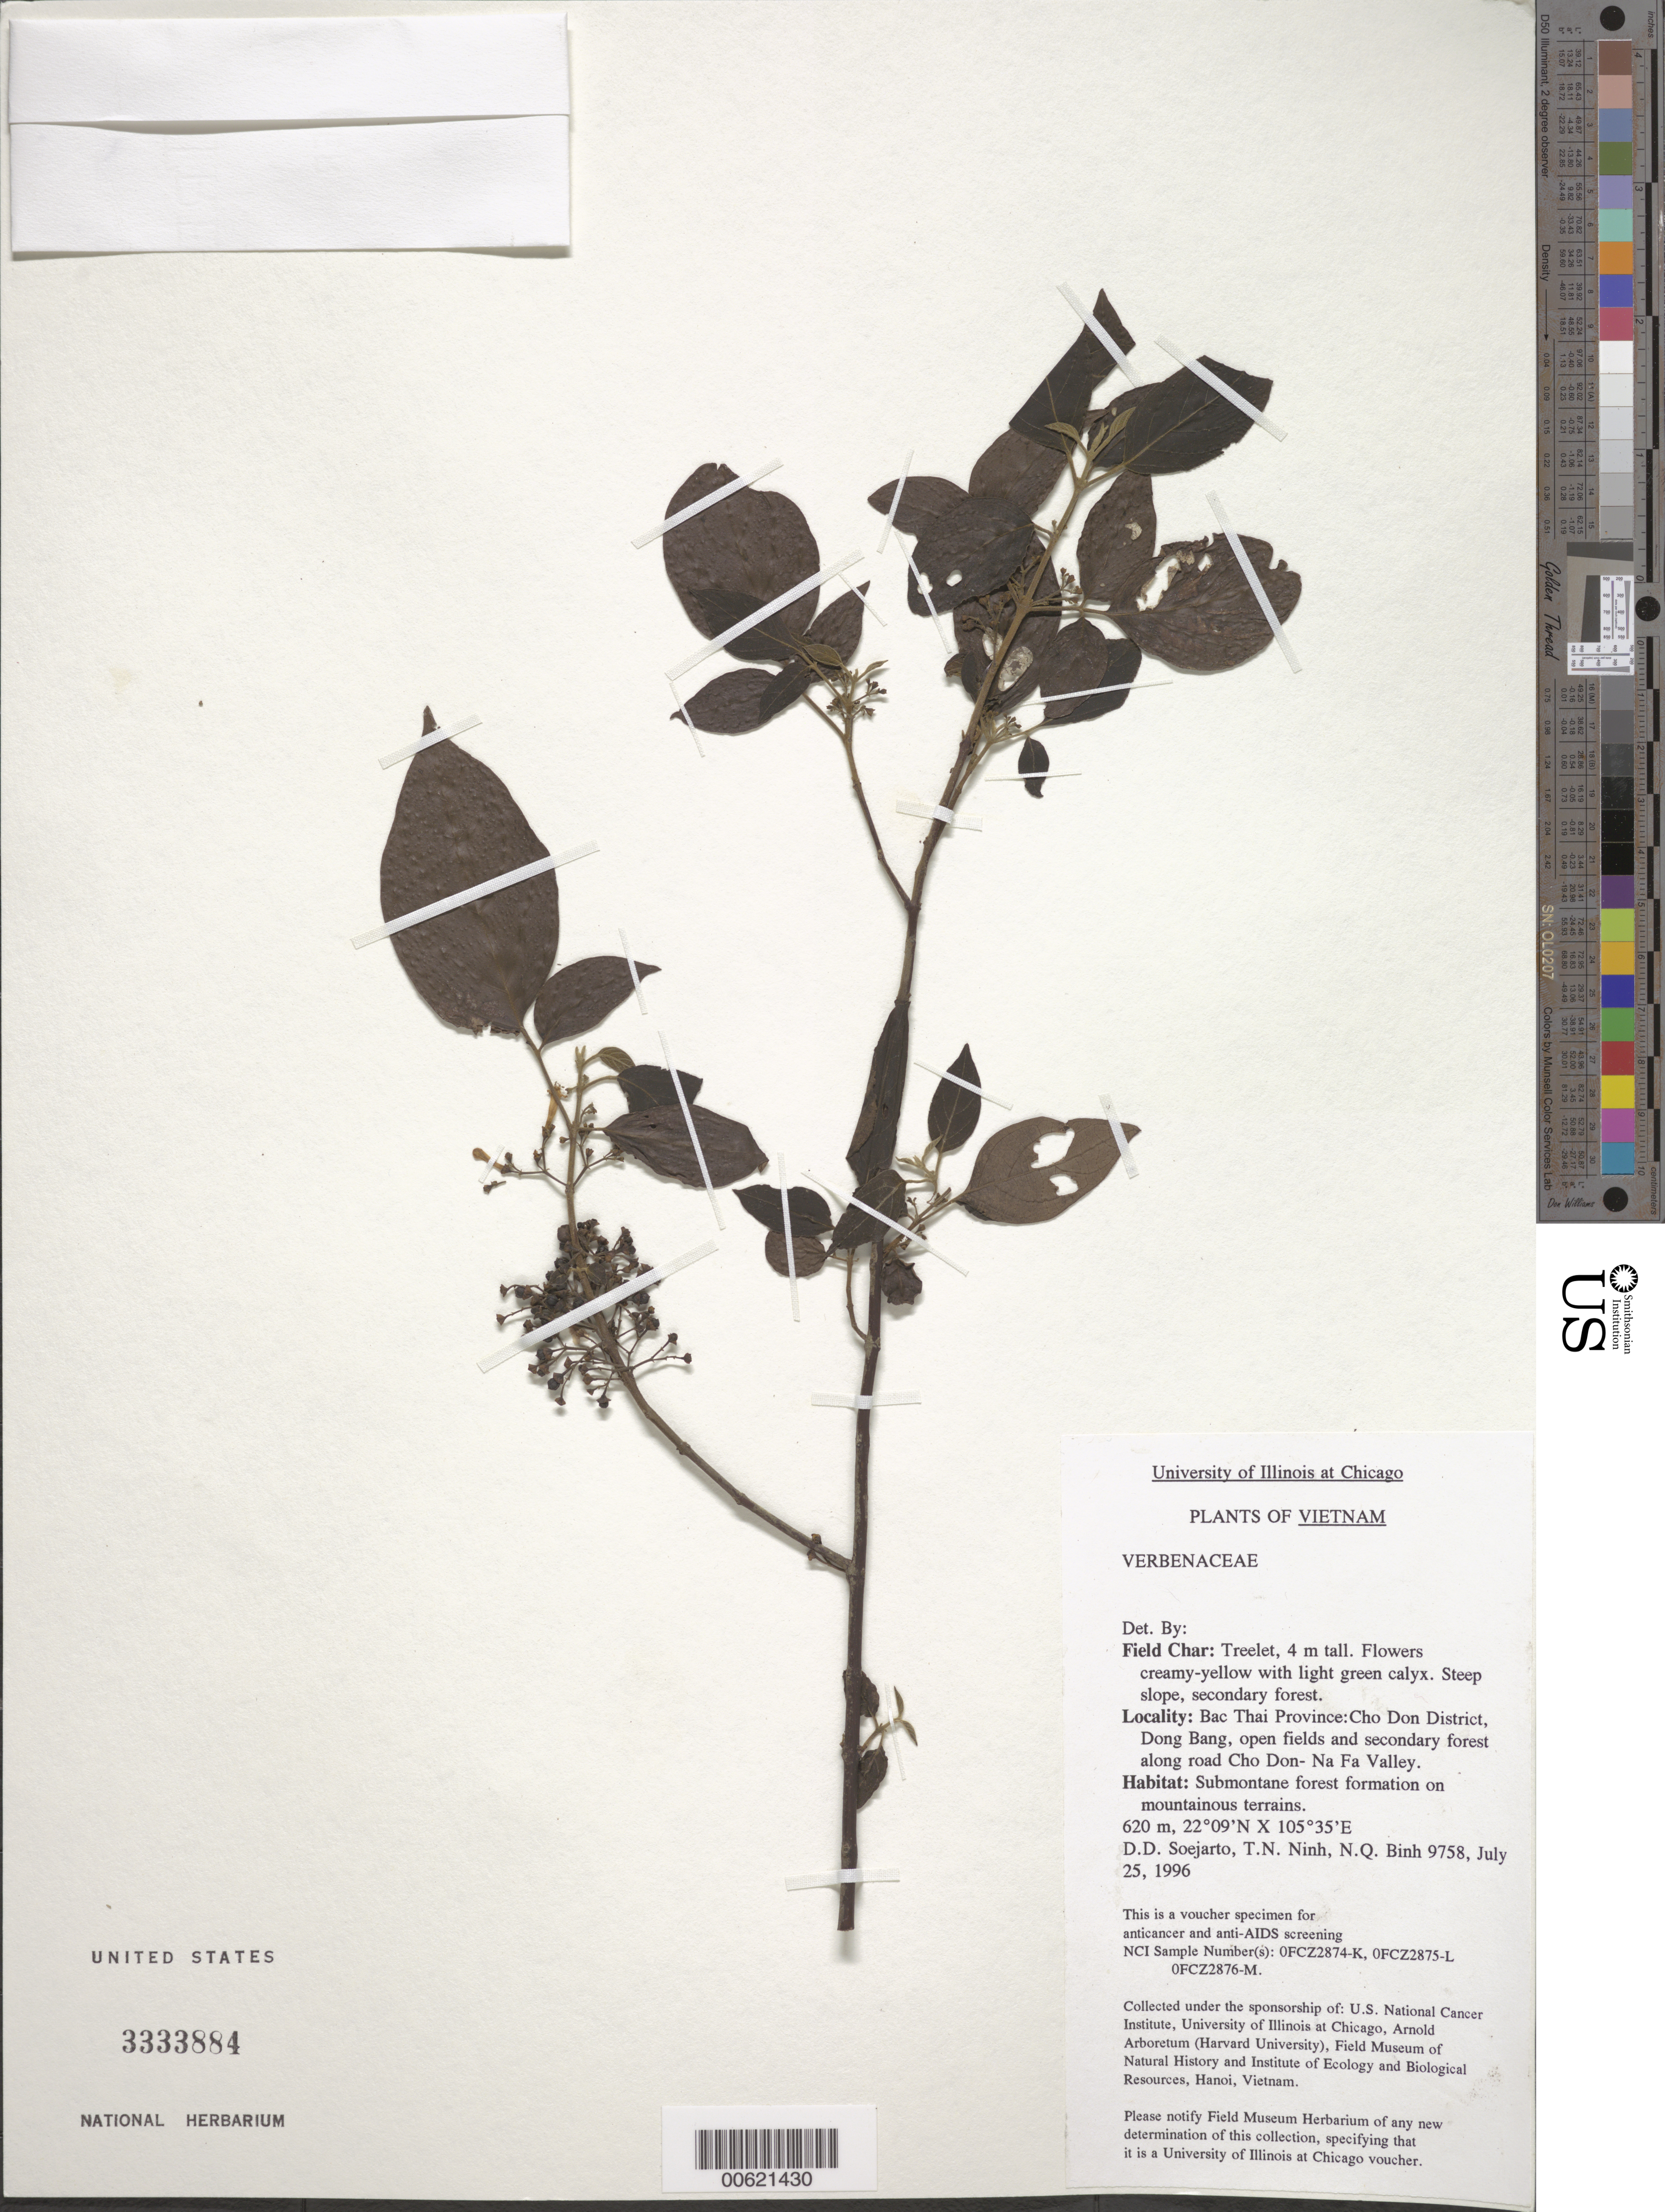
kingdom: Plantae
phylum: Tracheophyta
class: Magnoliopsida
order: Lamiales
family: Verbenaceae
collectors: T. N. Ninh & N. Binh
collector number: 9758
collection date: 1996-07-25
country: Vietnam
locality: Bac Thai Province: Cho Don District, Dong Bang, open fields and secondary forest along road Cho Don- Na Fa Valley.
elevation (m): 620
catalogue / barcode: US 3333884